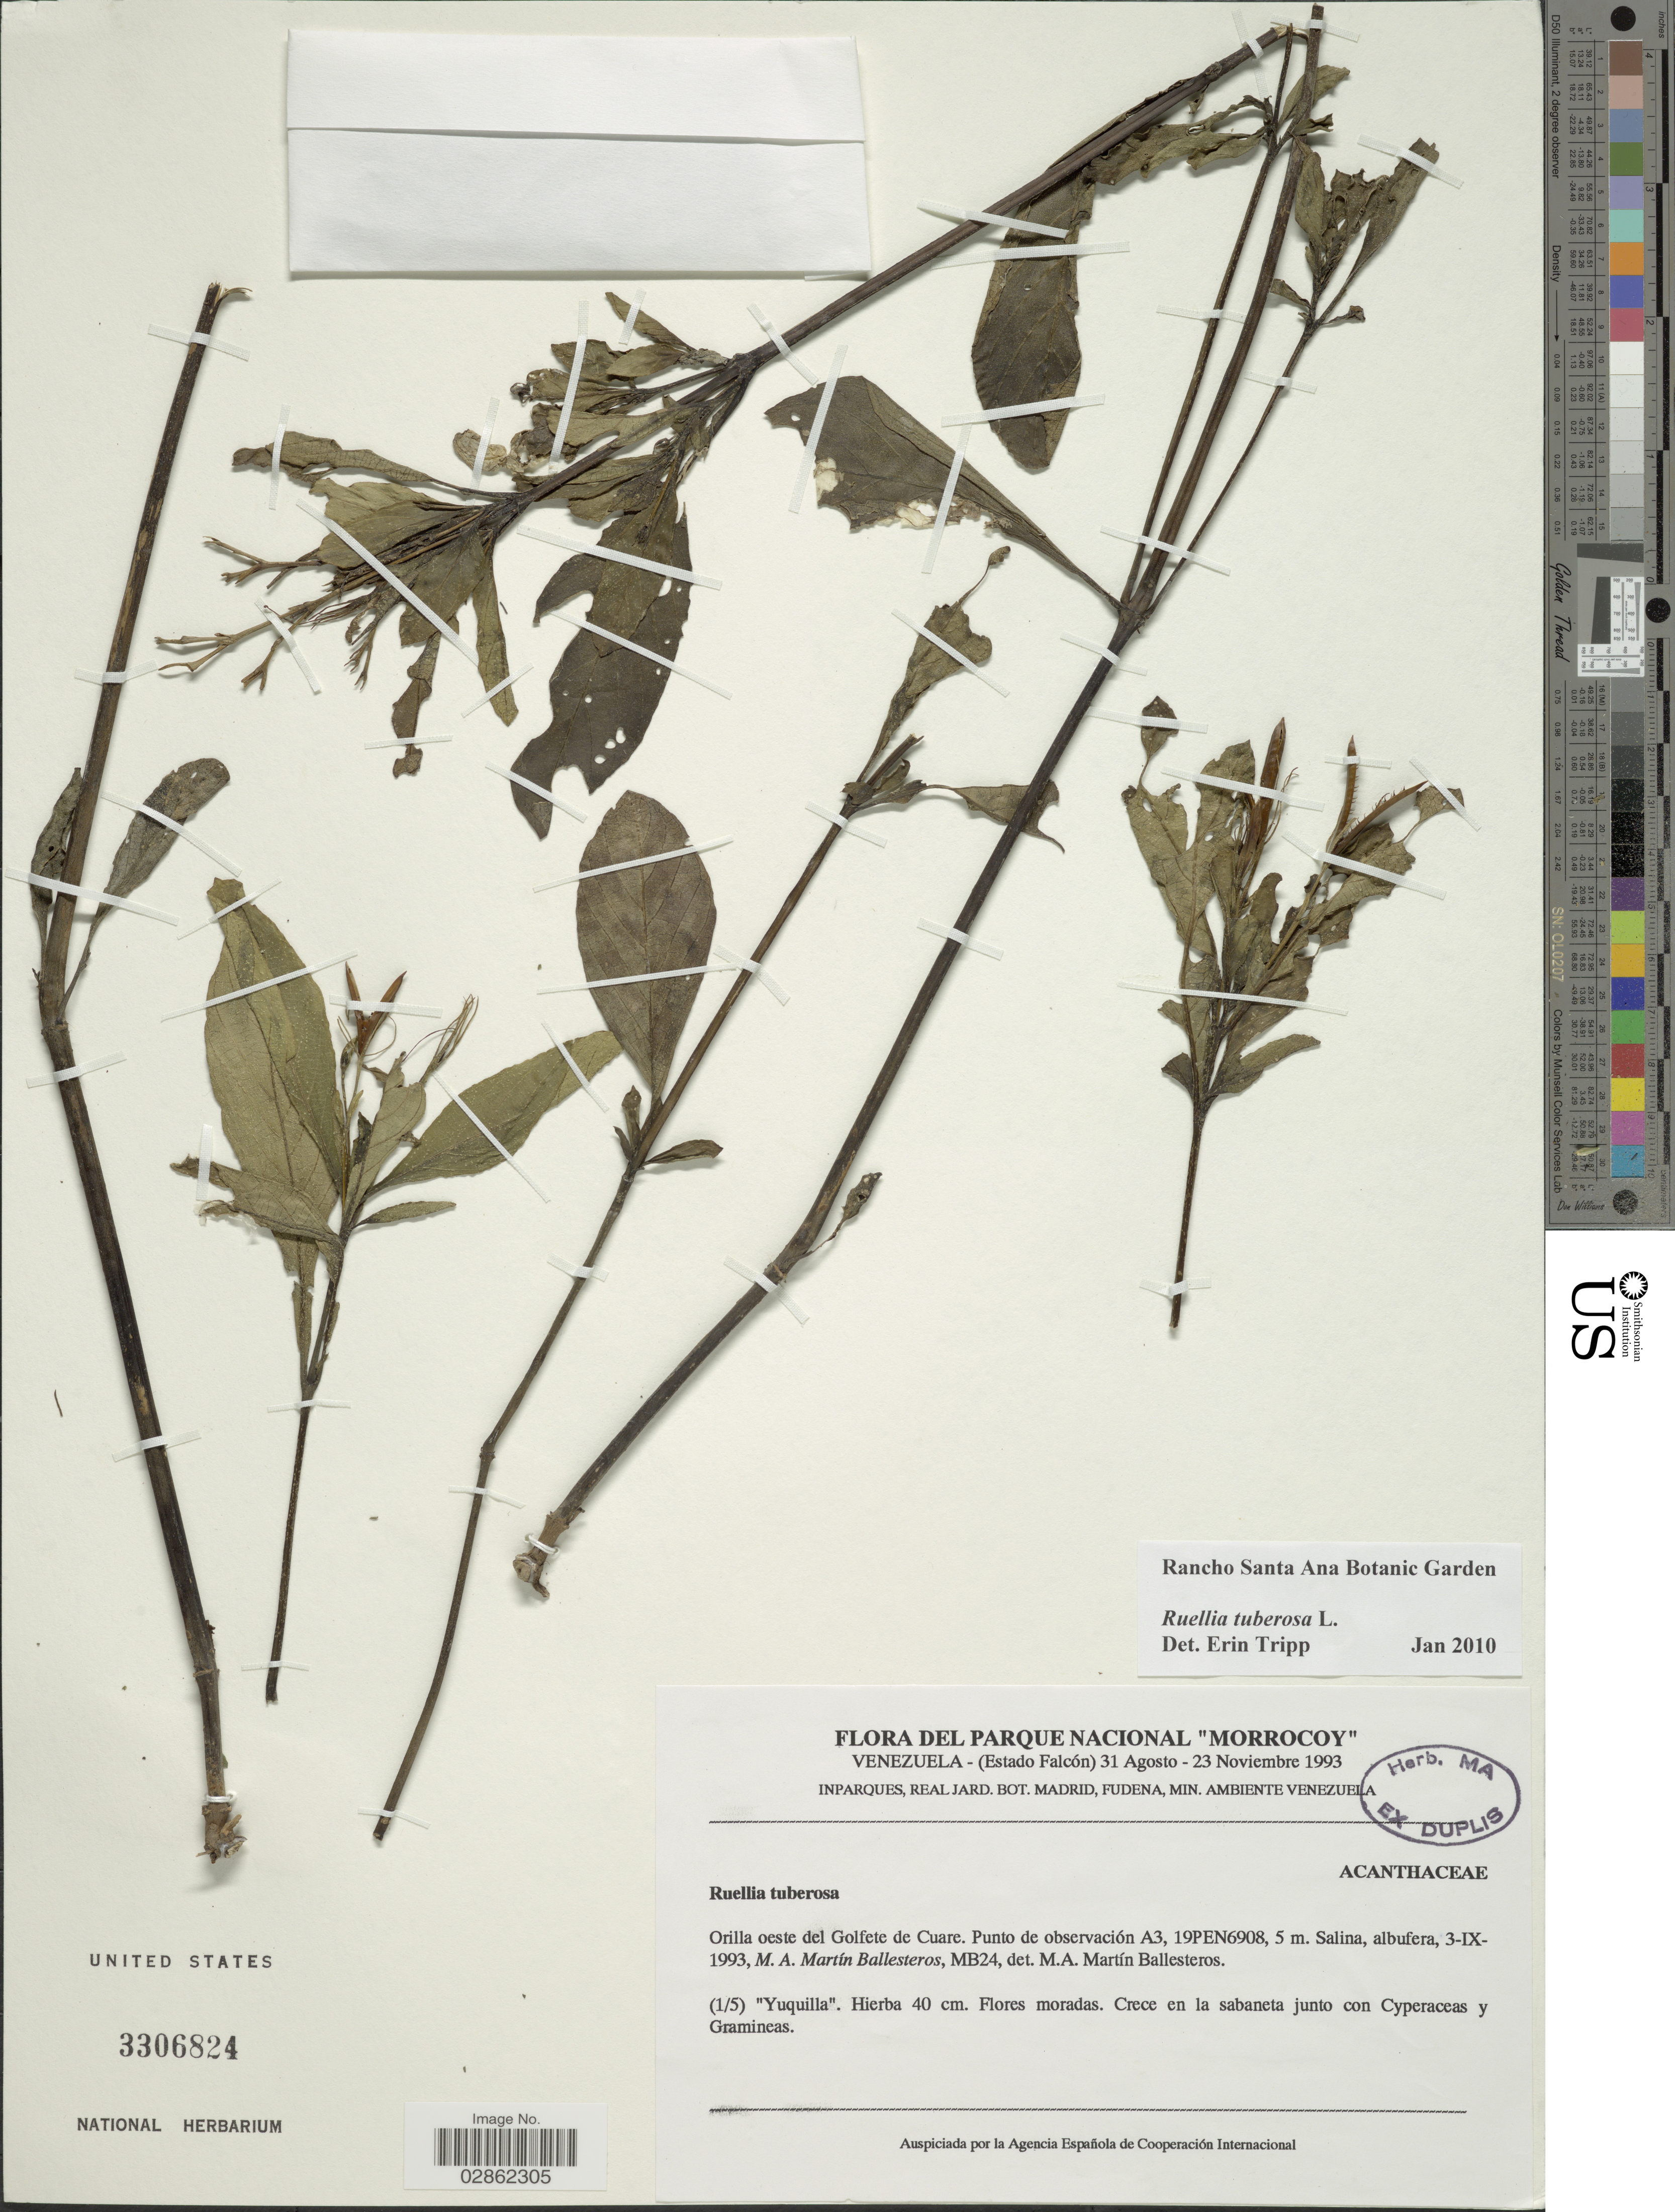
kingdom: Plantae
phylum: Tracheophyta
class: Magnoliopsida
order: Lamiales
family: Acanthaceae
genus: Ruellia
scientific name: Ruellia tuberosa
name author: L.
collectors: M. A. Martin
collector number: MB24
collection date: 1993-09-03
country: Venezuela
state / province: Falcón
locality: Parque Nacional "Morrocoy", Orilla oeste del Golfete de Cuare, Punto de observación A3, 19PEN6908.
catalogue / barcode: US 3306824